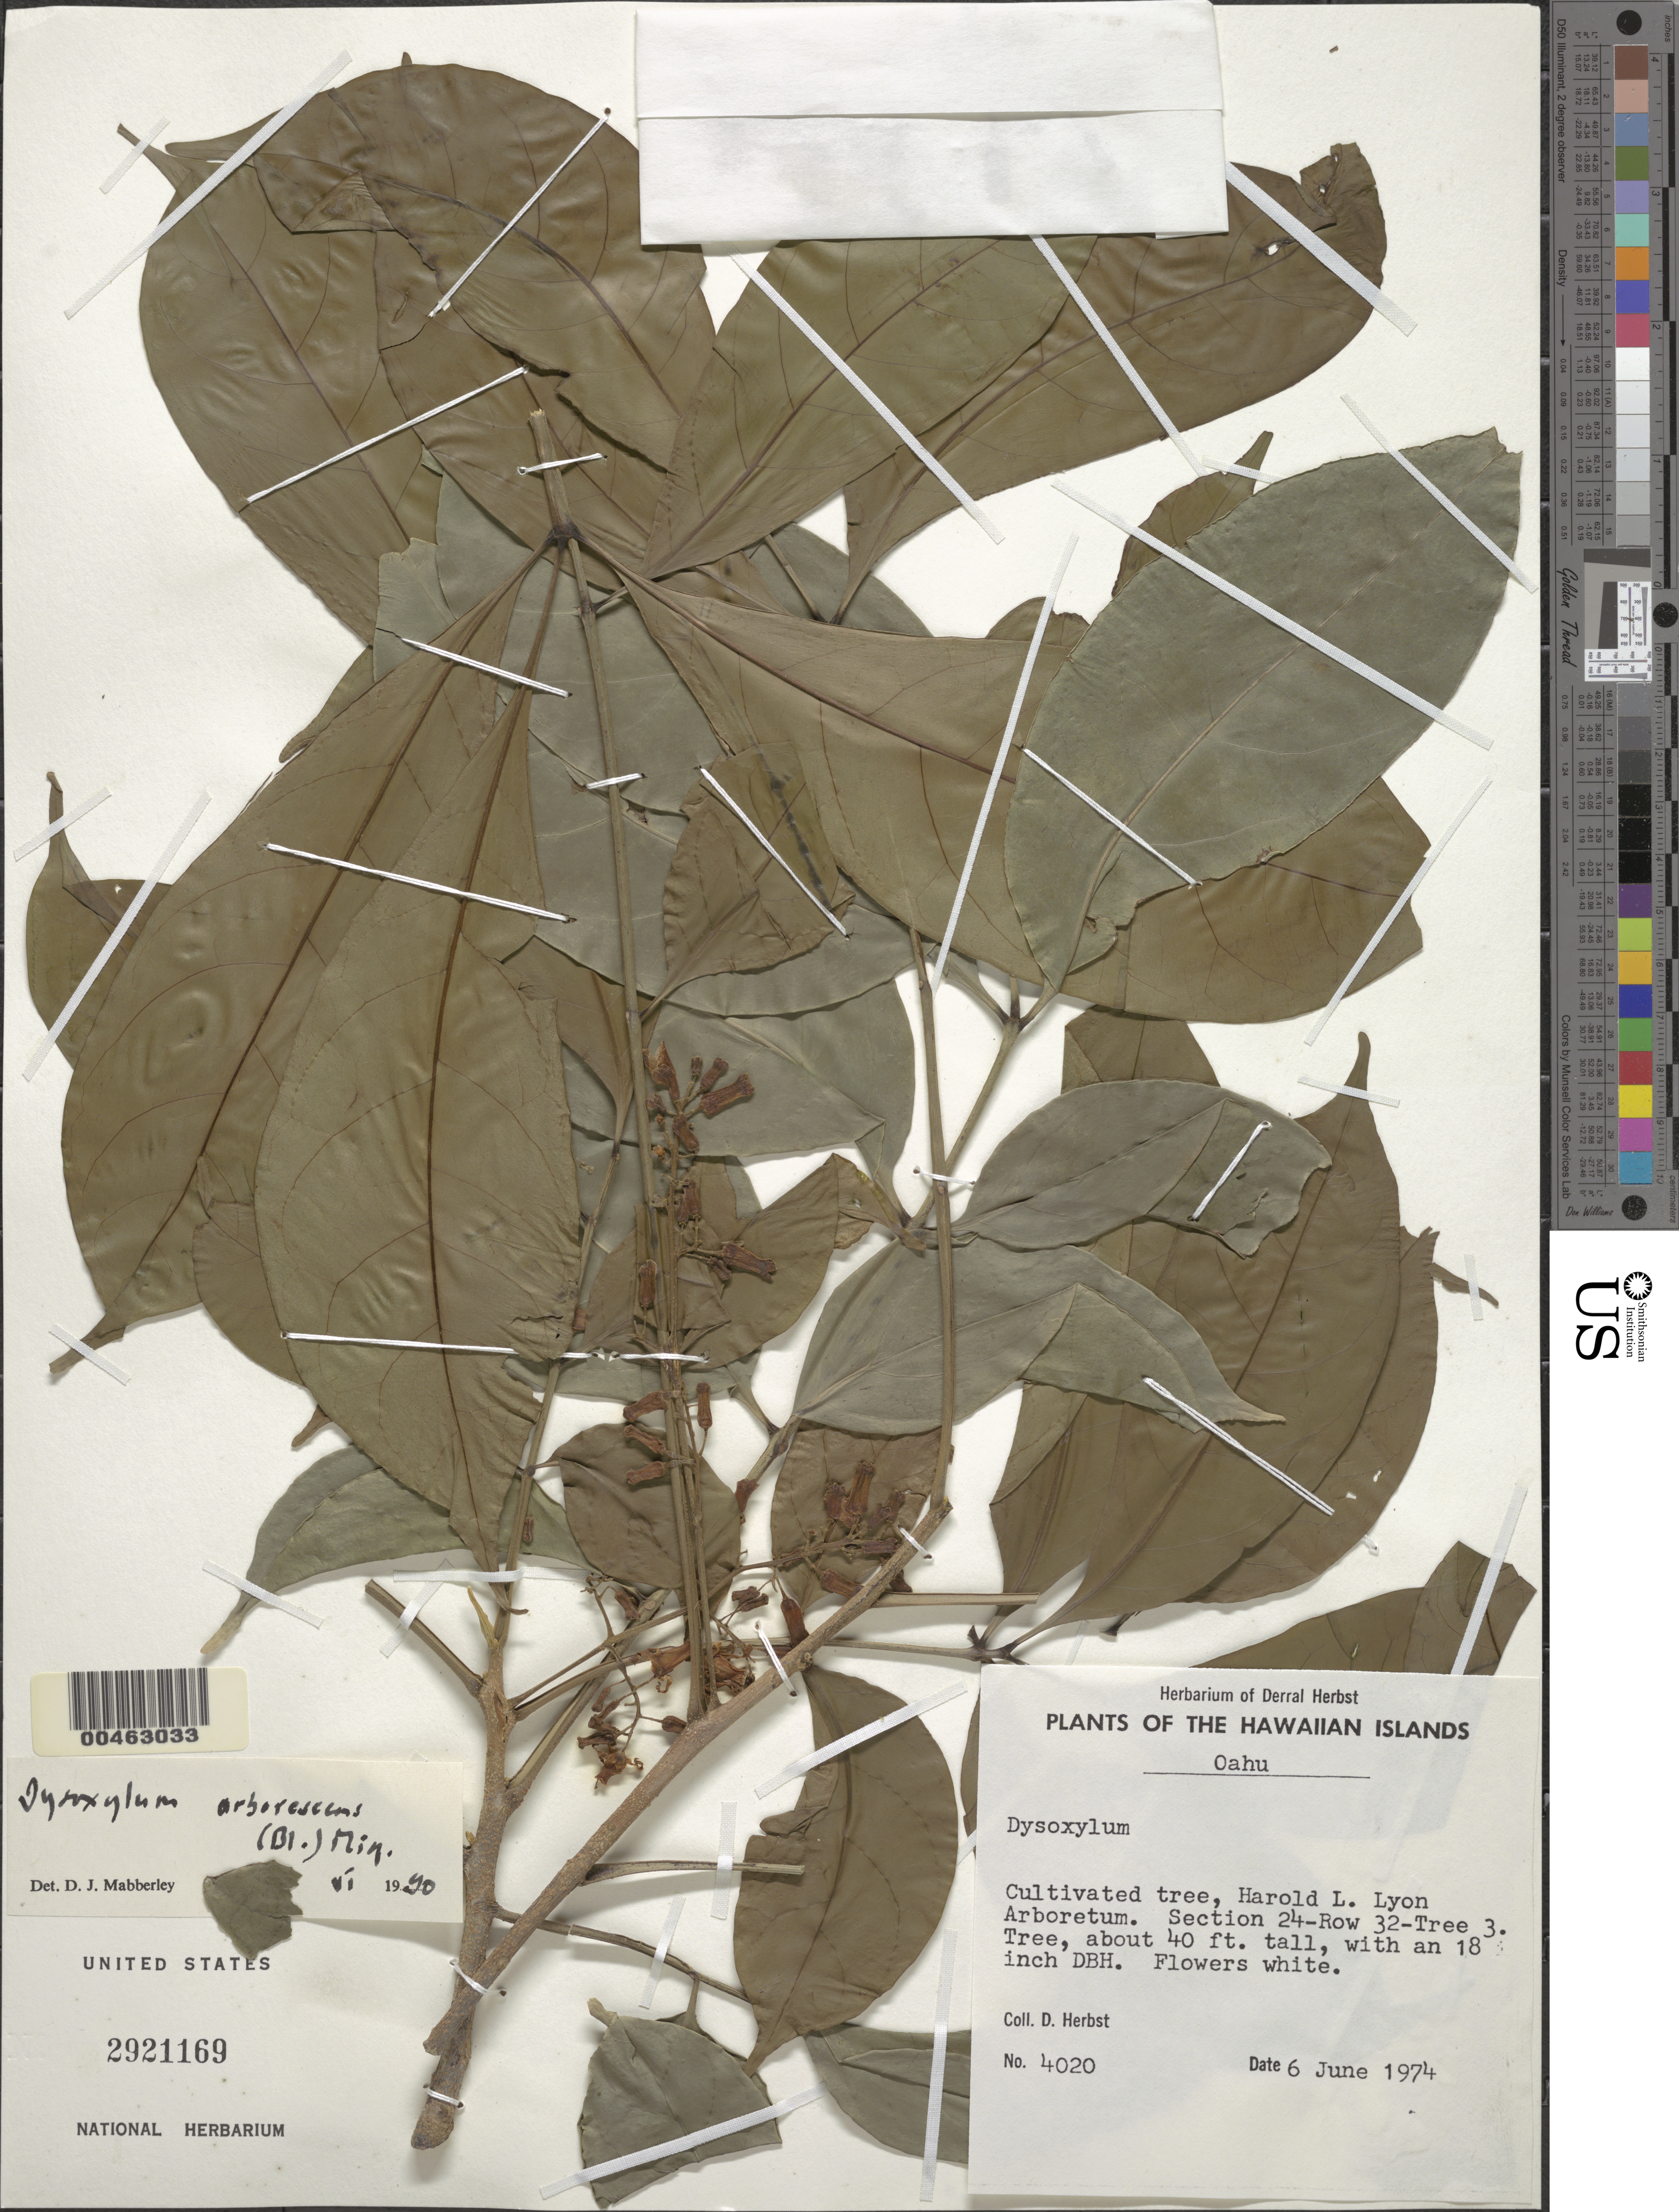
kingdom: Plantae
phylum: Tracheophyta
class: Magnoliopsida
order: Sapindales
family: Meliaceae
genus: Goniocheton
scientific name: Goniocheton arborescens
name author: Blume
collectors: D. R. Herbst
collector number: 4020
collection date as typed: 6 Jun 1974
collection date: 1974-06-06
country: United States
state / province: Hawaii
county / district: Honolulu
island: Oahu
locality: Harold L. Lyon Arboretum. Section 24-Row 32 Tree 3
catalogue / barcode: US 2921169